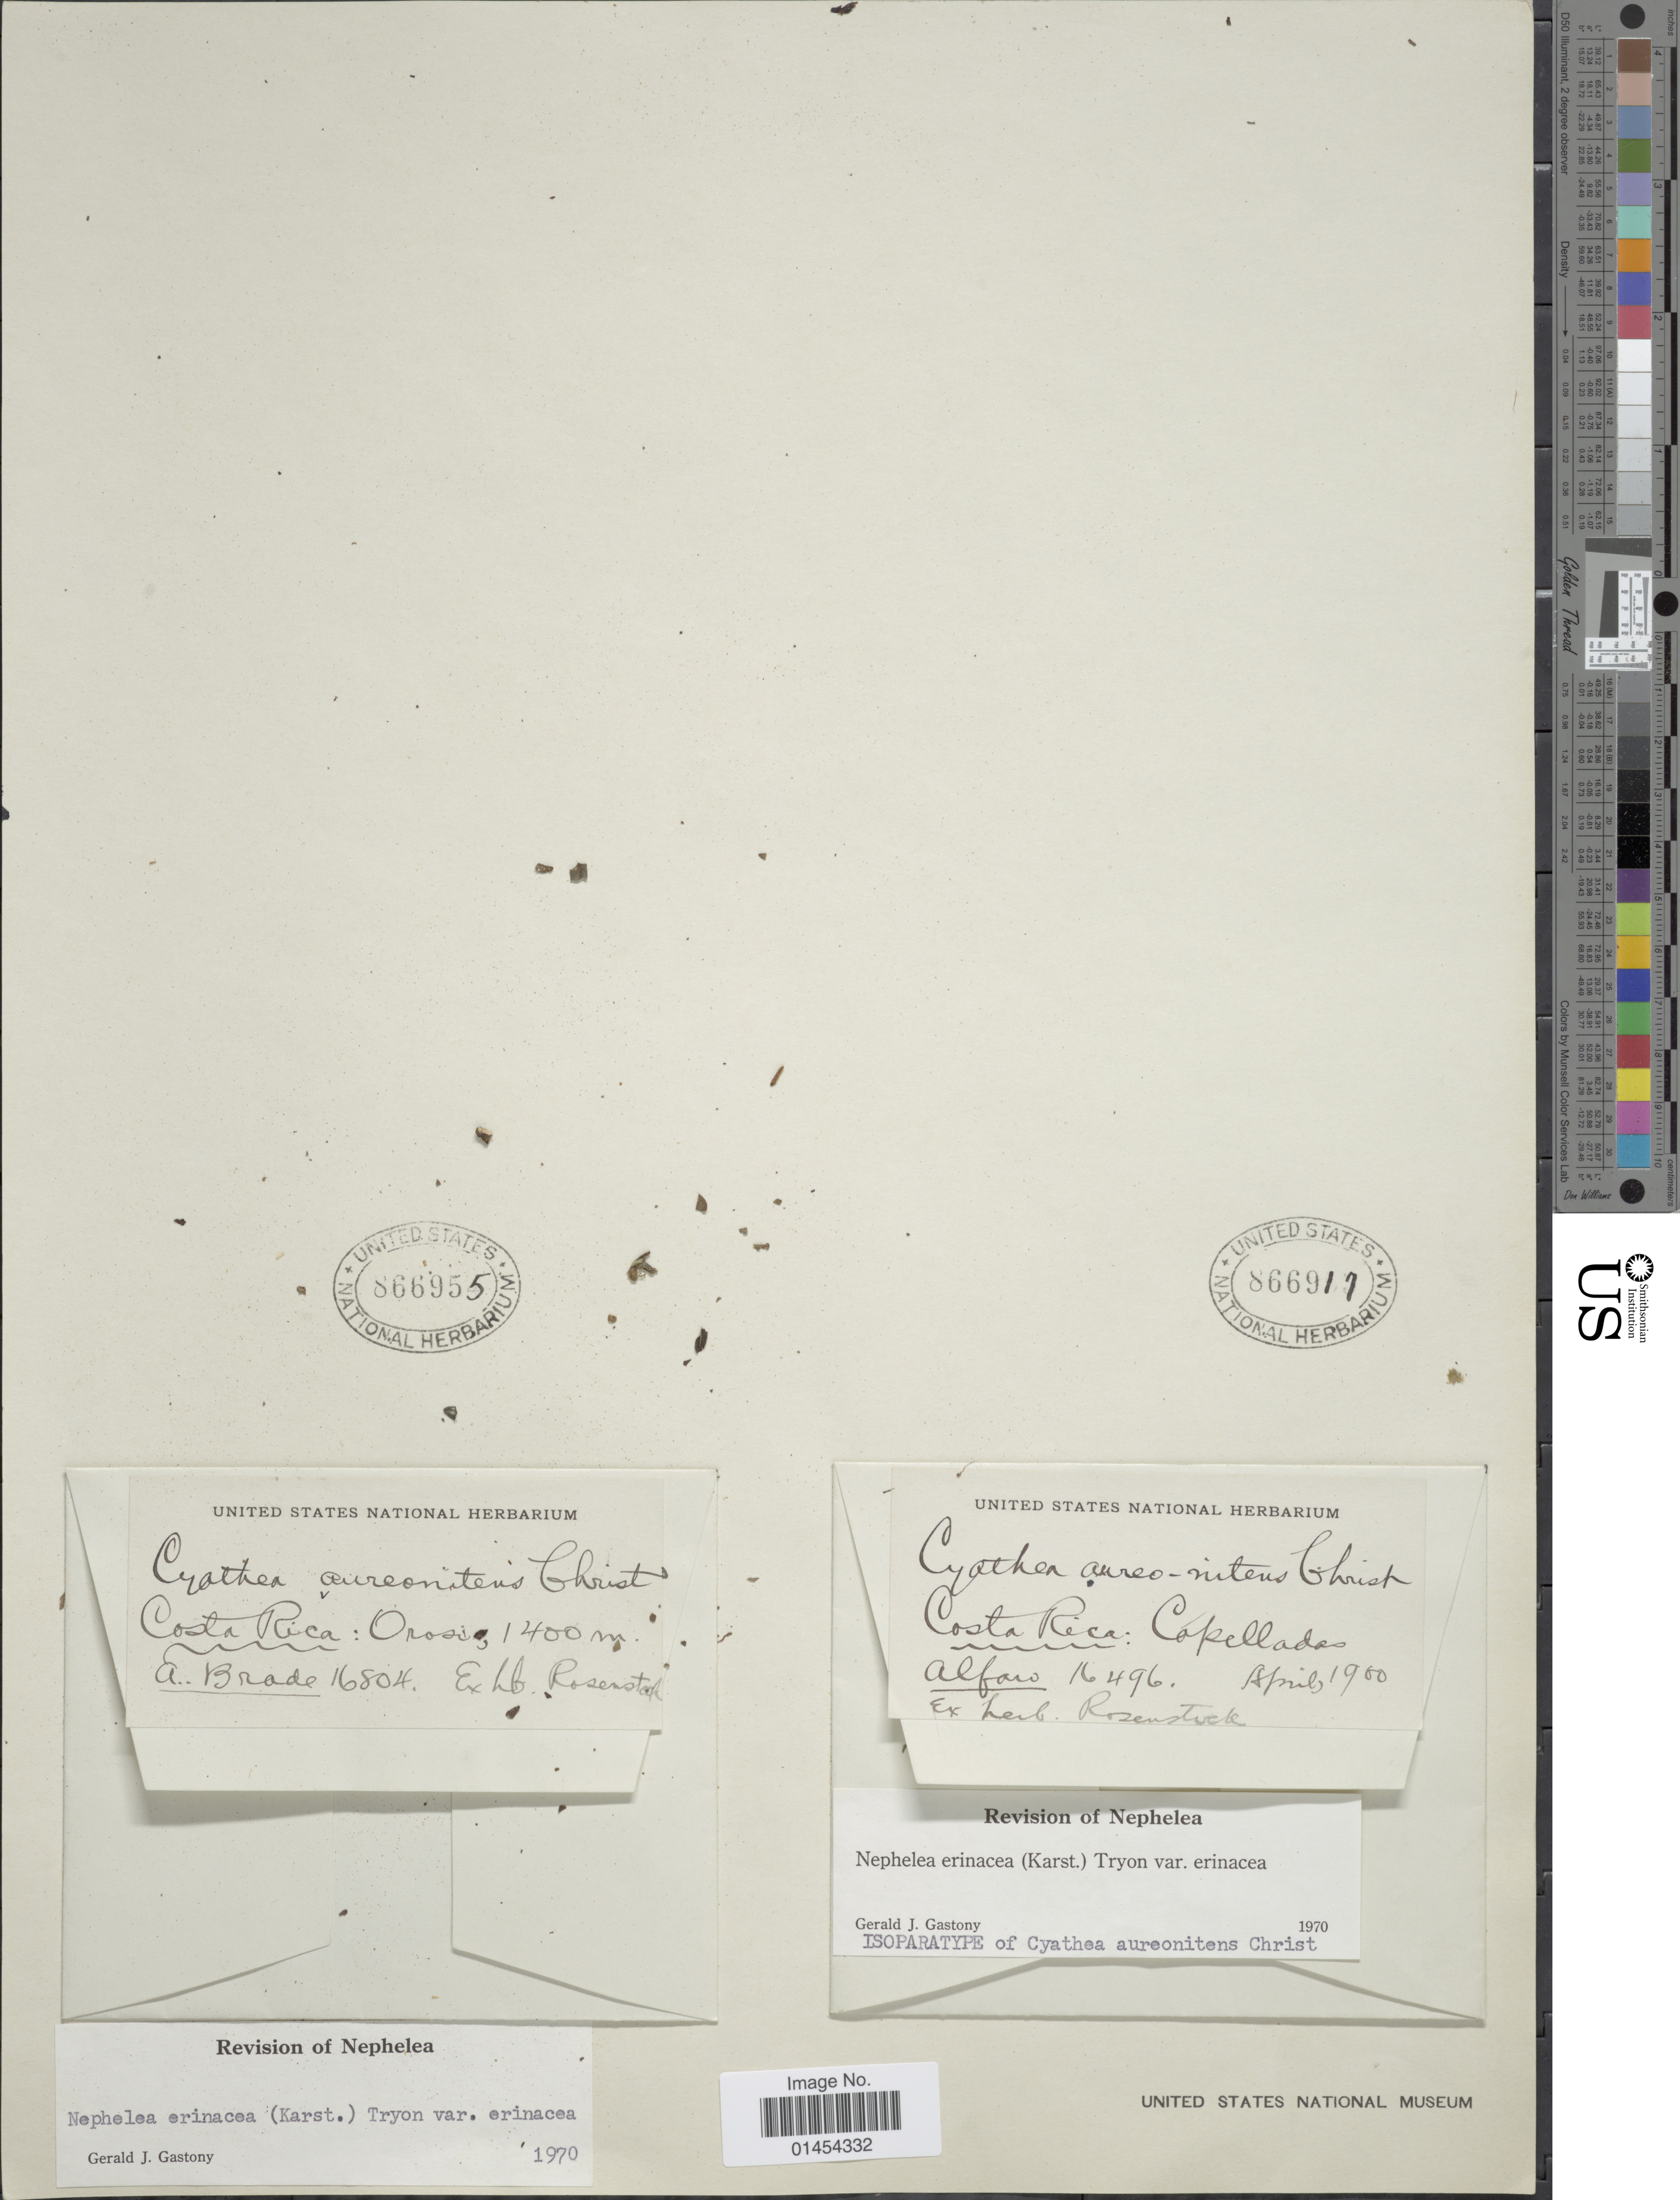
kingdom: Plantae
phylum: Tracheophyta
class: Polypodiopsida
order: Cyatheales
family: Cyatheaceae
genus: Alsophila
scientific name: Alsophila erinacea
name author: (H. Karst.) D.S. Conant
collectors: A. Brade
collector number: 16804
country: Costa Rica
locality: Orosi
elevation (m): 1400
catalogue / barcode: US 866955-2